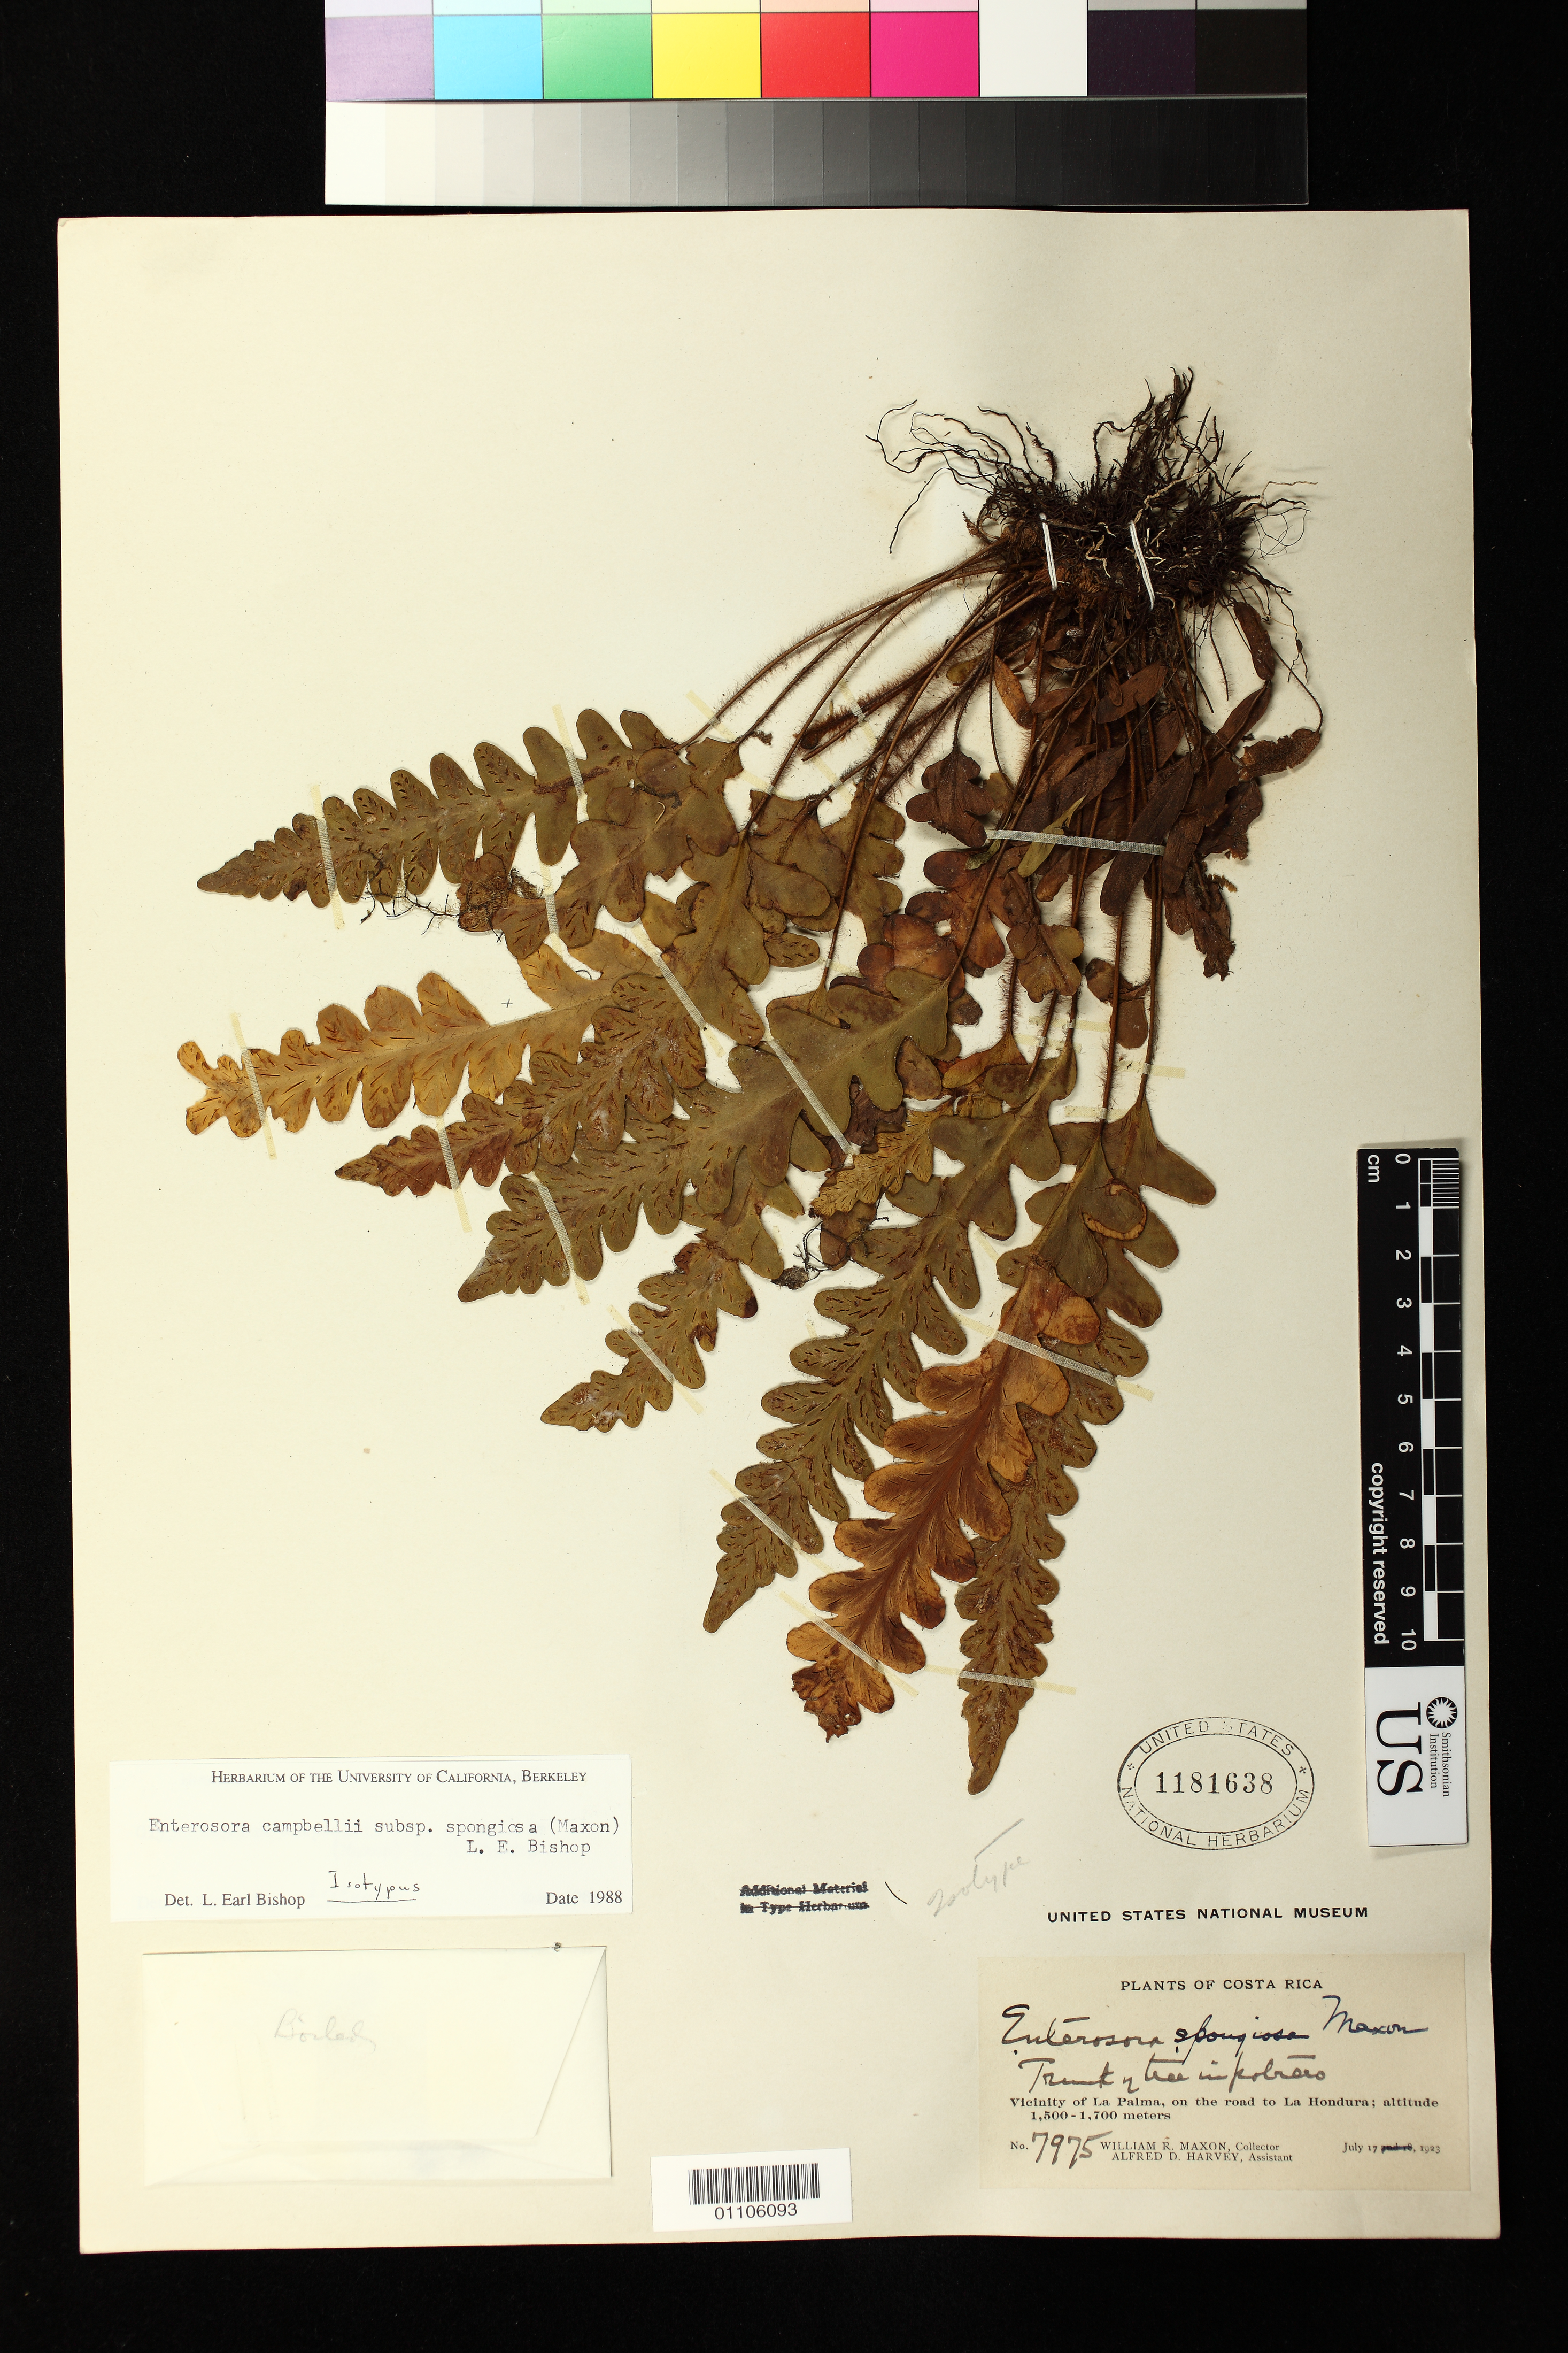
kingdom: Plantae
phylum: Tracheophyta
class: Polypodiopsida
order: Polypodiales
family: Polypodiaceae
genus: Enterosora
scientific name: Enterosora spongiosa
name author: Maxon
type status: Isotype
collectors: W. R. Maxon & A. D. Harvey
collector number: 7975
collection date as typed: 17 Jul 1923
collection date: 1923-07-17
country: Costa Rica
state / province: San José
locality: Vicinity of La Palma, on road to La Hondura.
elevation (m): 1600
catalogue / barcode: US 1181638